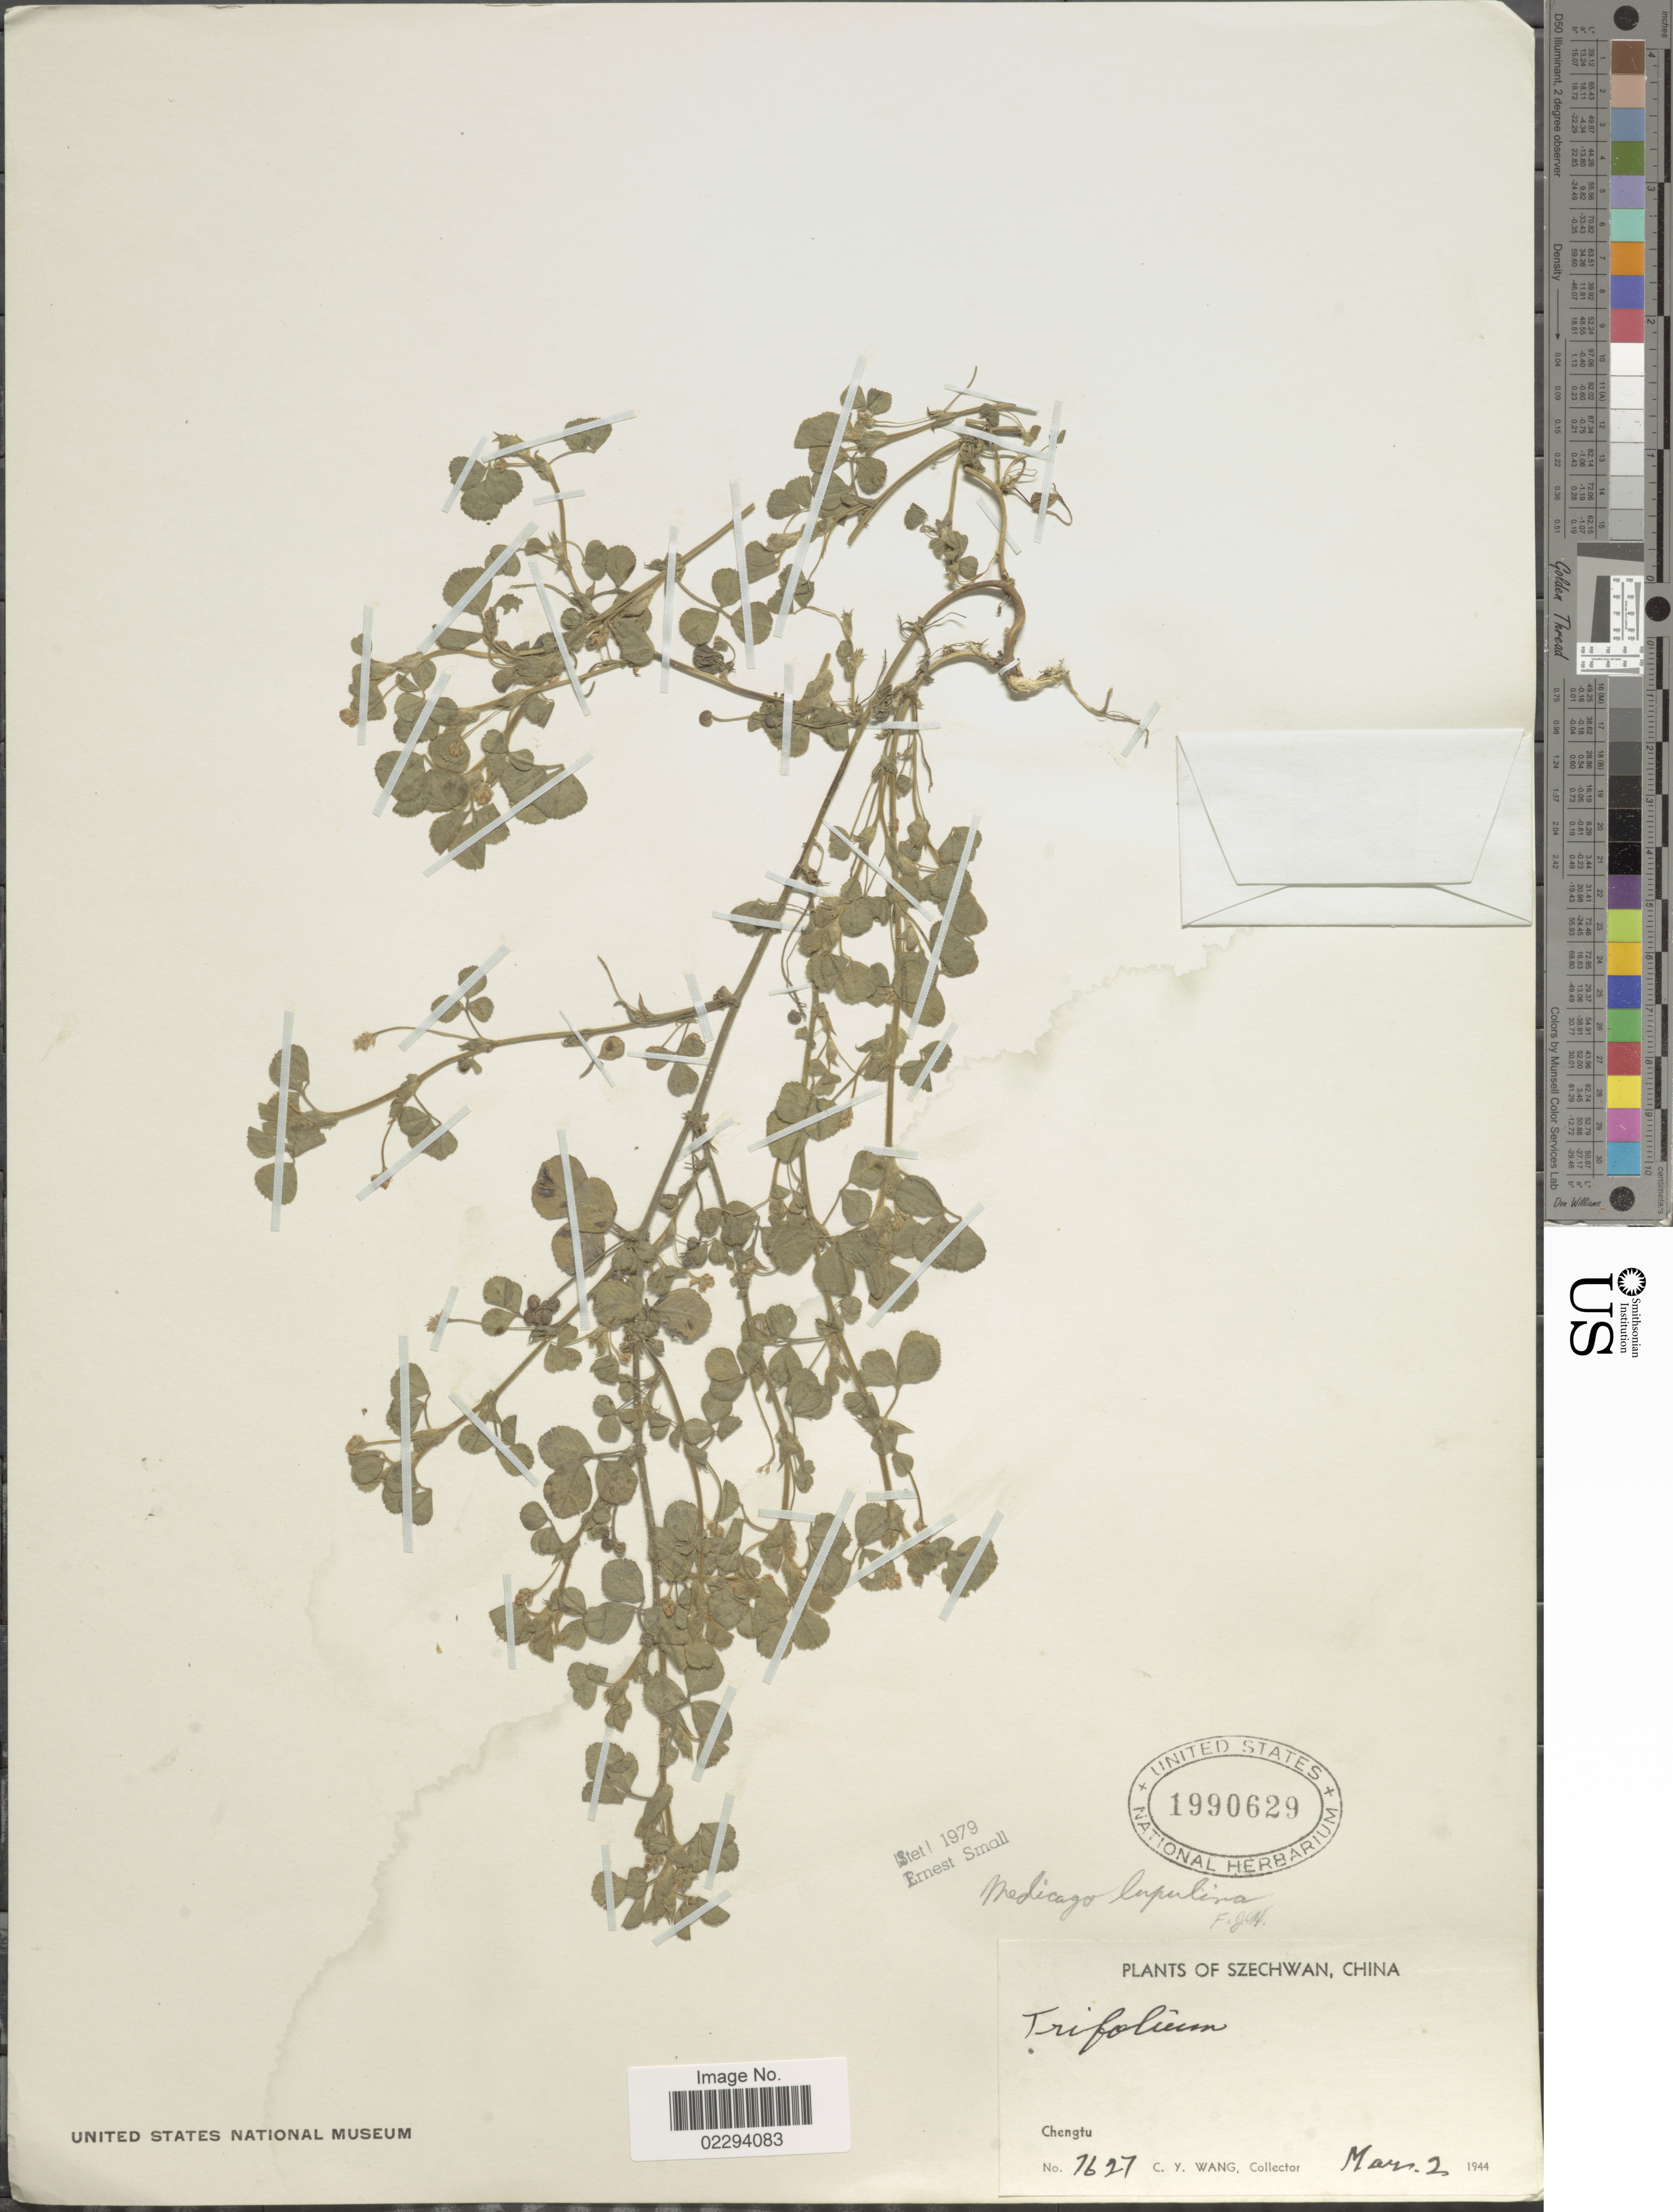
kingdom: Plantae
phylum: Tracheophyta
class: Magnoliopsida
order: Fabales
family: Fabaceae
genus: Medicago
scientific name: Medicago lupulina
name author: L.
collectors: C. y. Wang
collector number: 7627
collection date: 1944-03-02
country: China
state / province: Sichuan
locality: Szechwan. Chengtu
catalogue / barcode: US 1990629